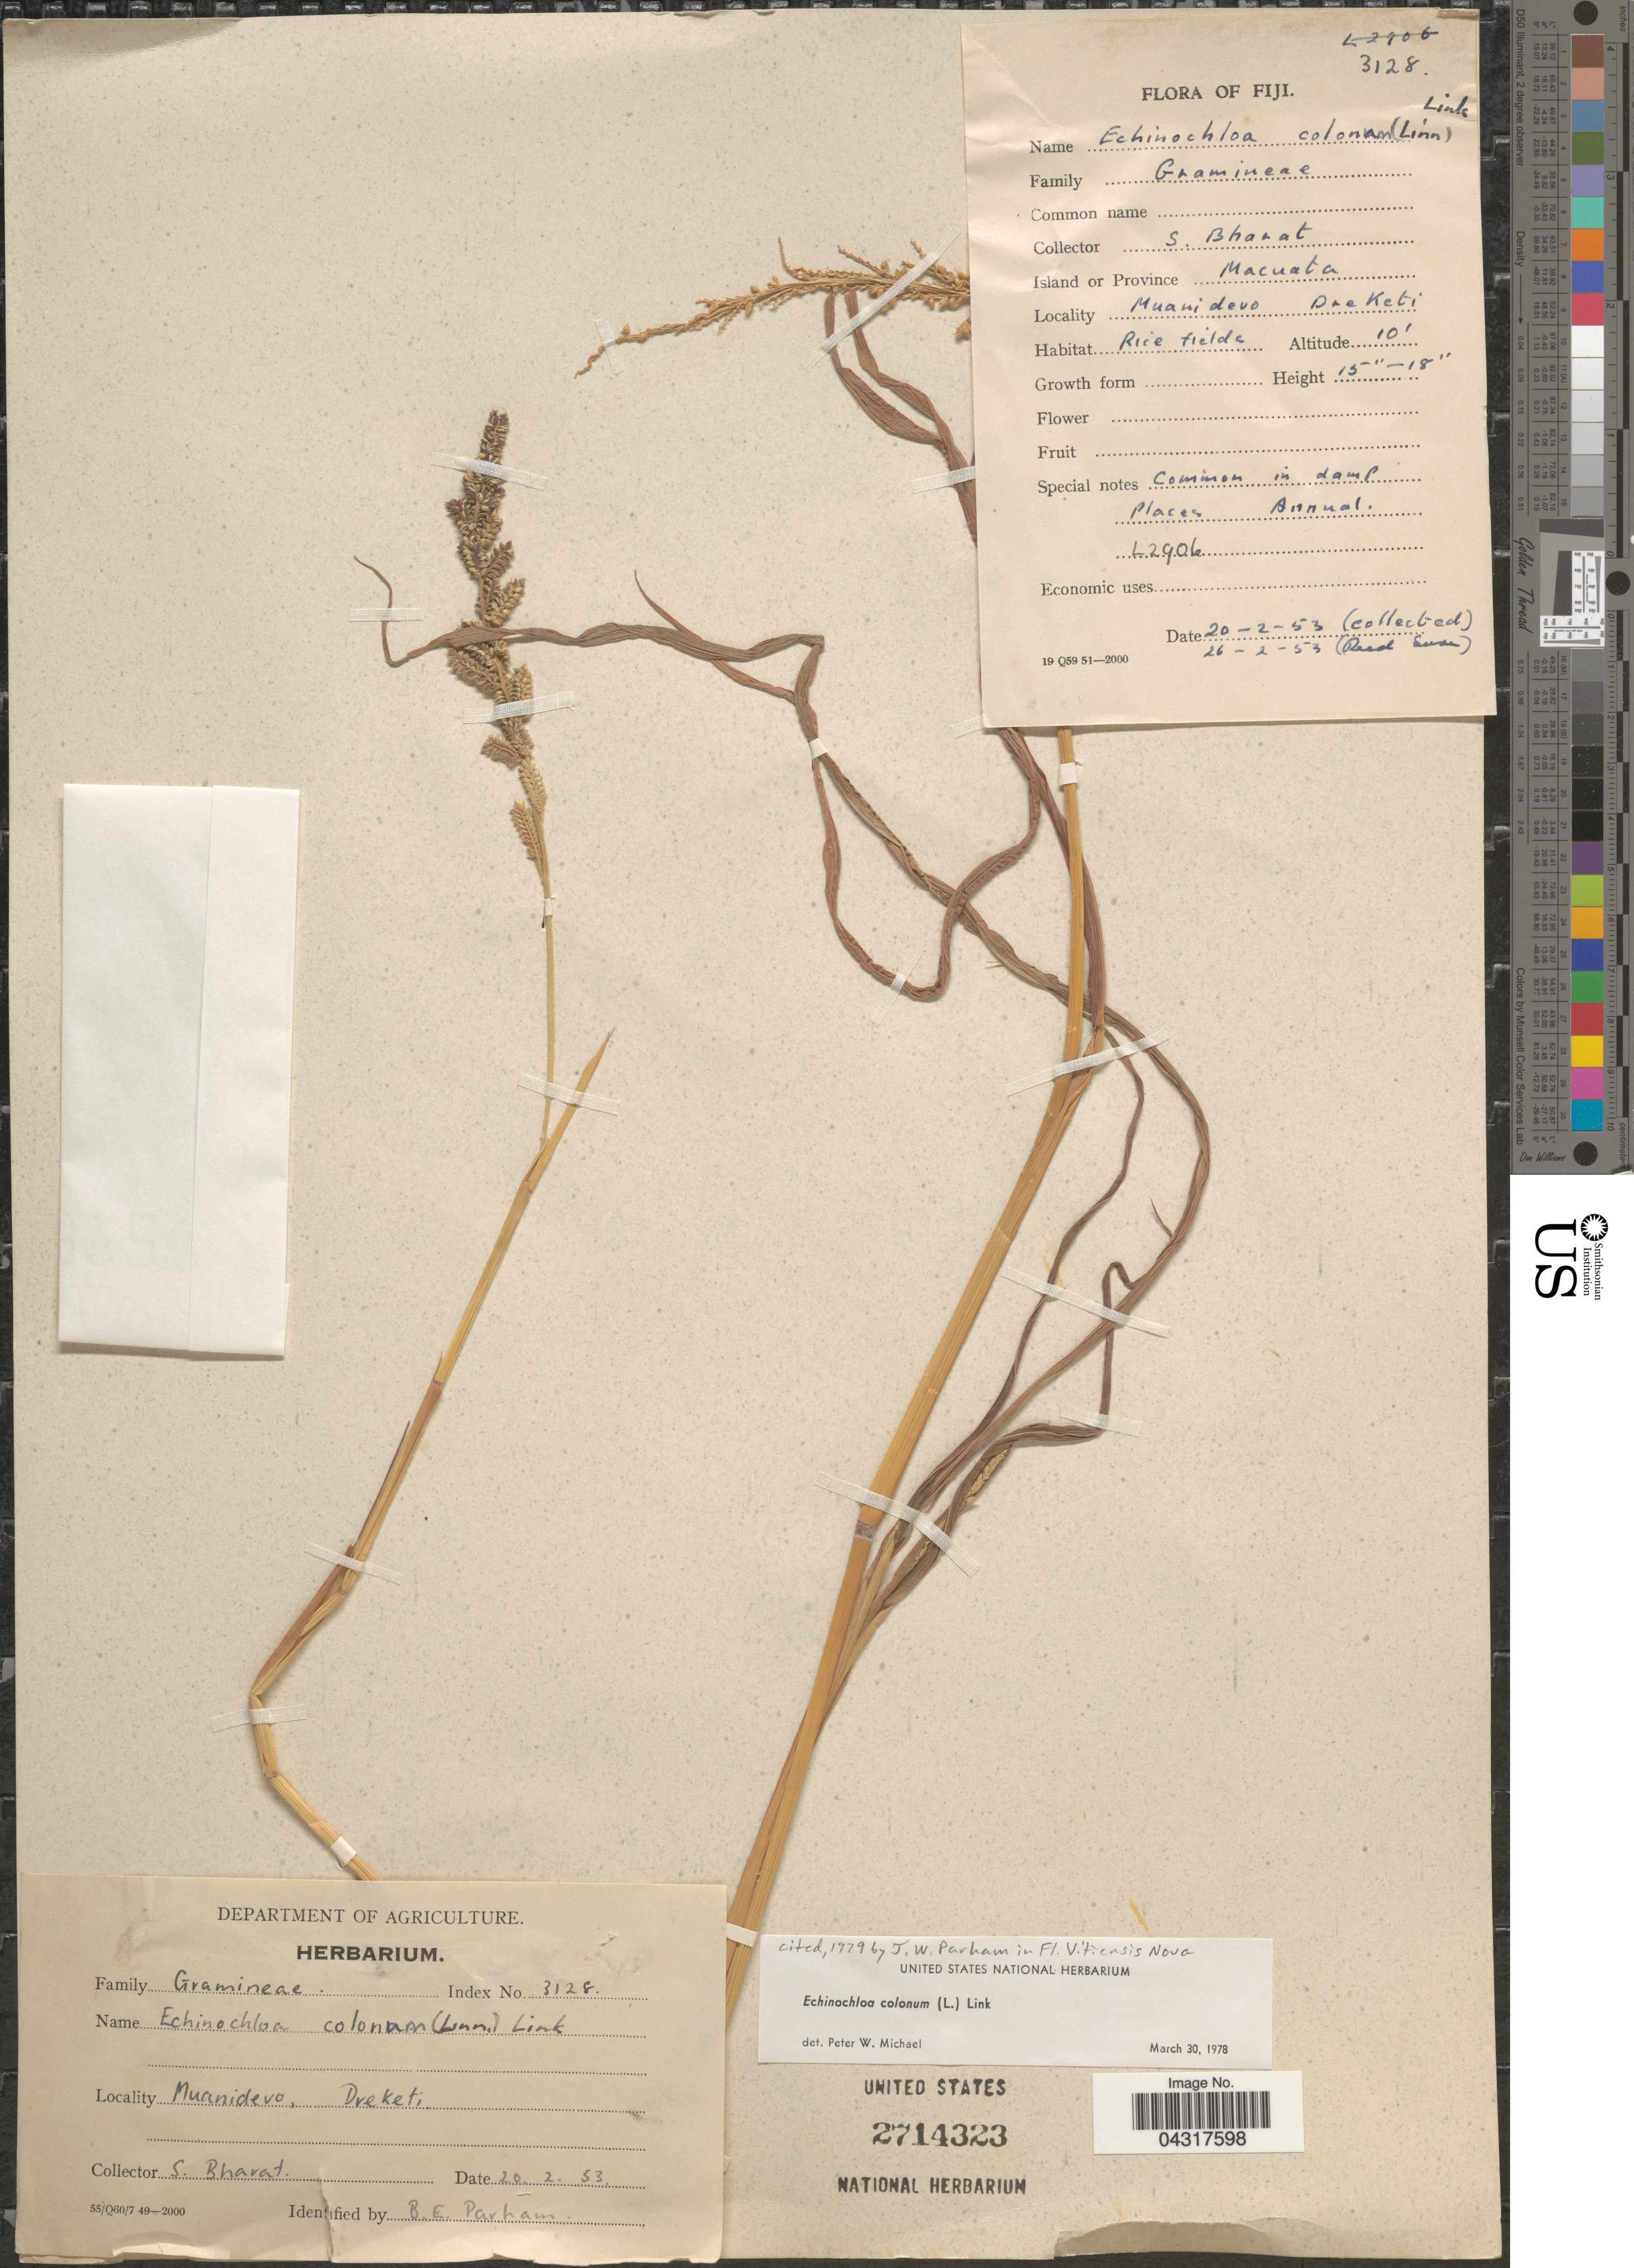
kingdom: Plantae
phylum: Tracheophyta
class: Liliopsida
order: Poales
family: Poaceae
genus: Echinochloa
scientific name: Echinochloa colona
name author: (L.) Link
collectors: S. Bharat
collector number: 3128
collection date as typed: Transcribed d/m/y: 20/2/53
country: Fiji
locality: Muanidevo, Dreketi. Island or Province Macuata.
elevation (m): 3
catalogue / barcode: US 2714323